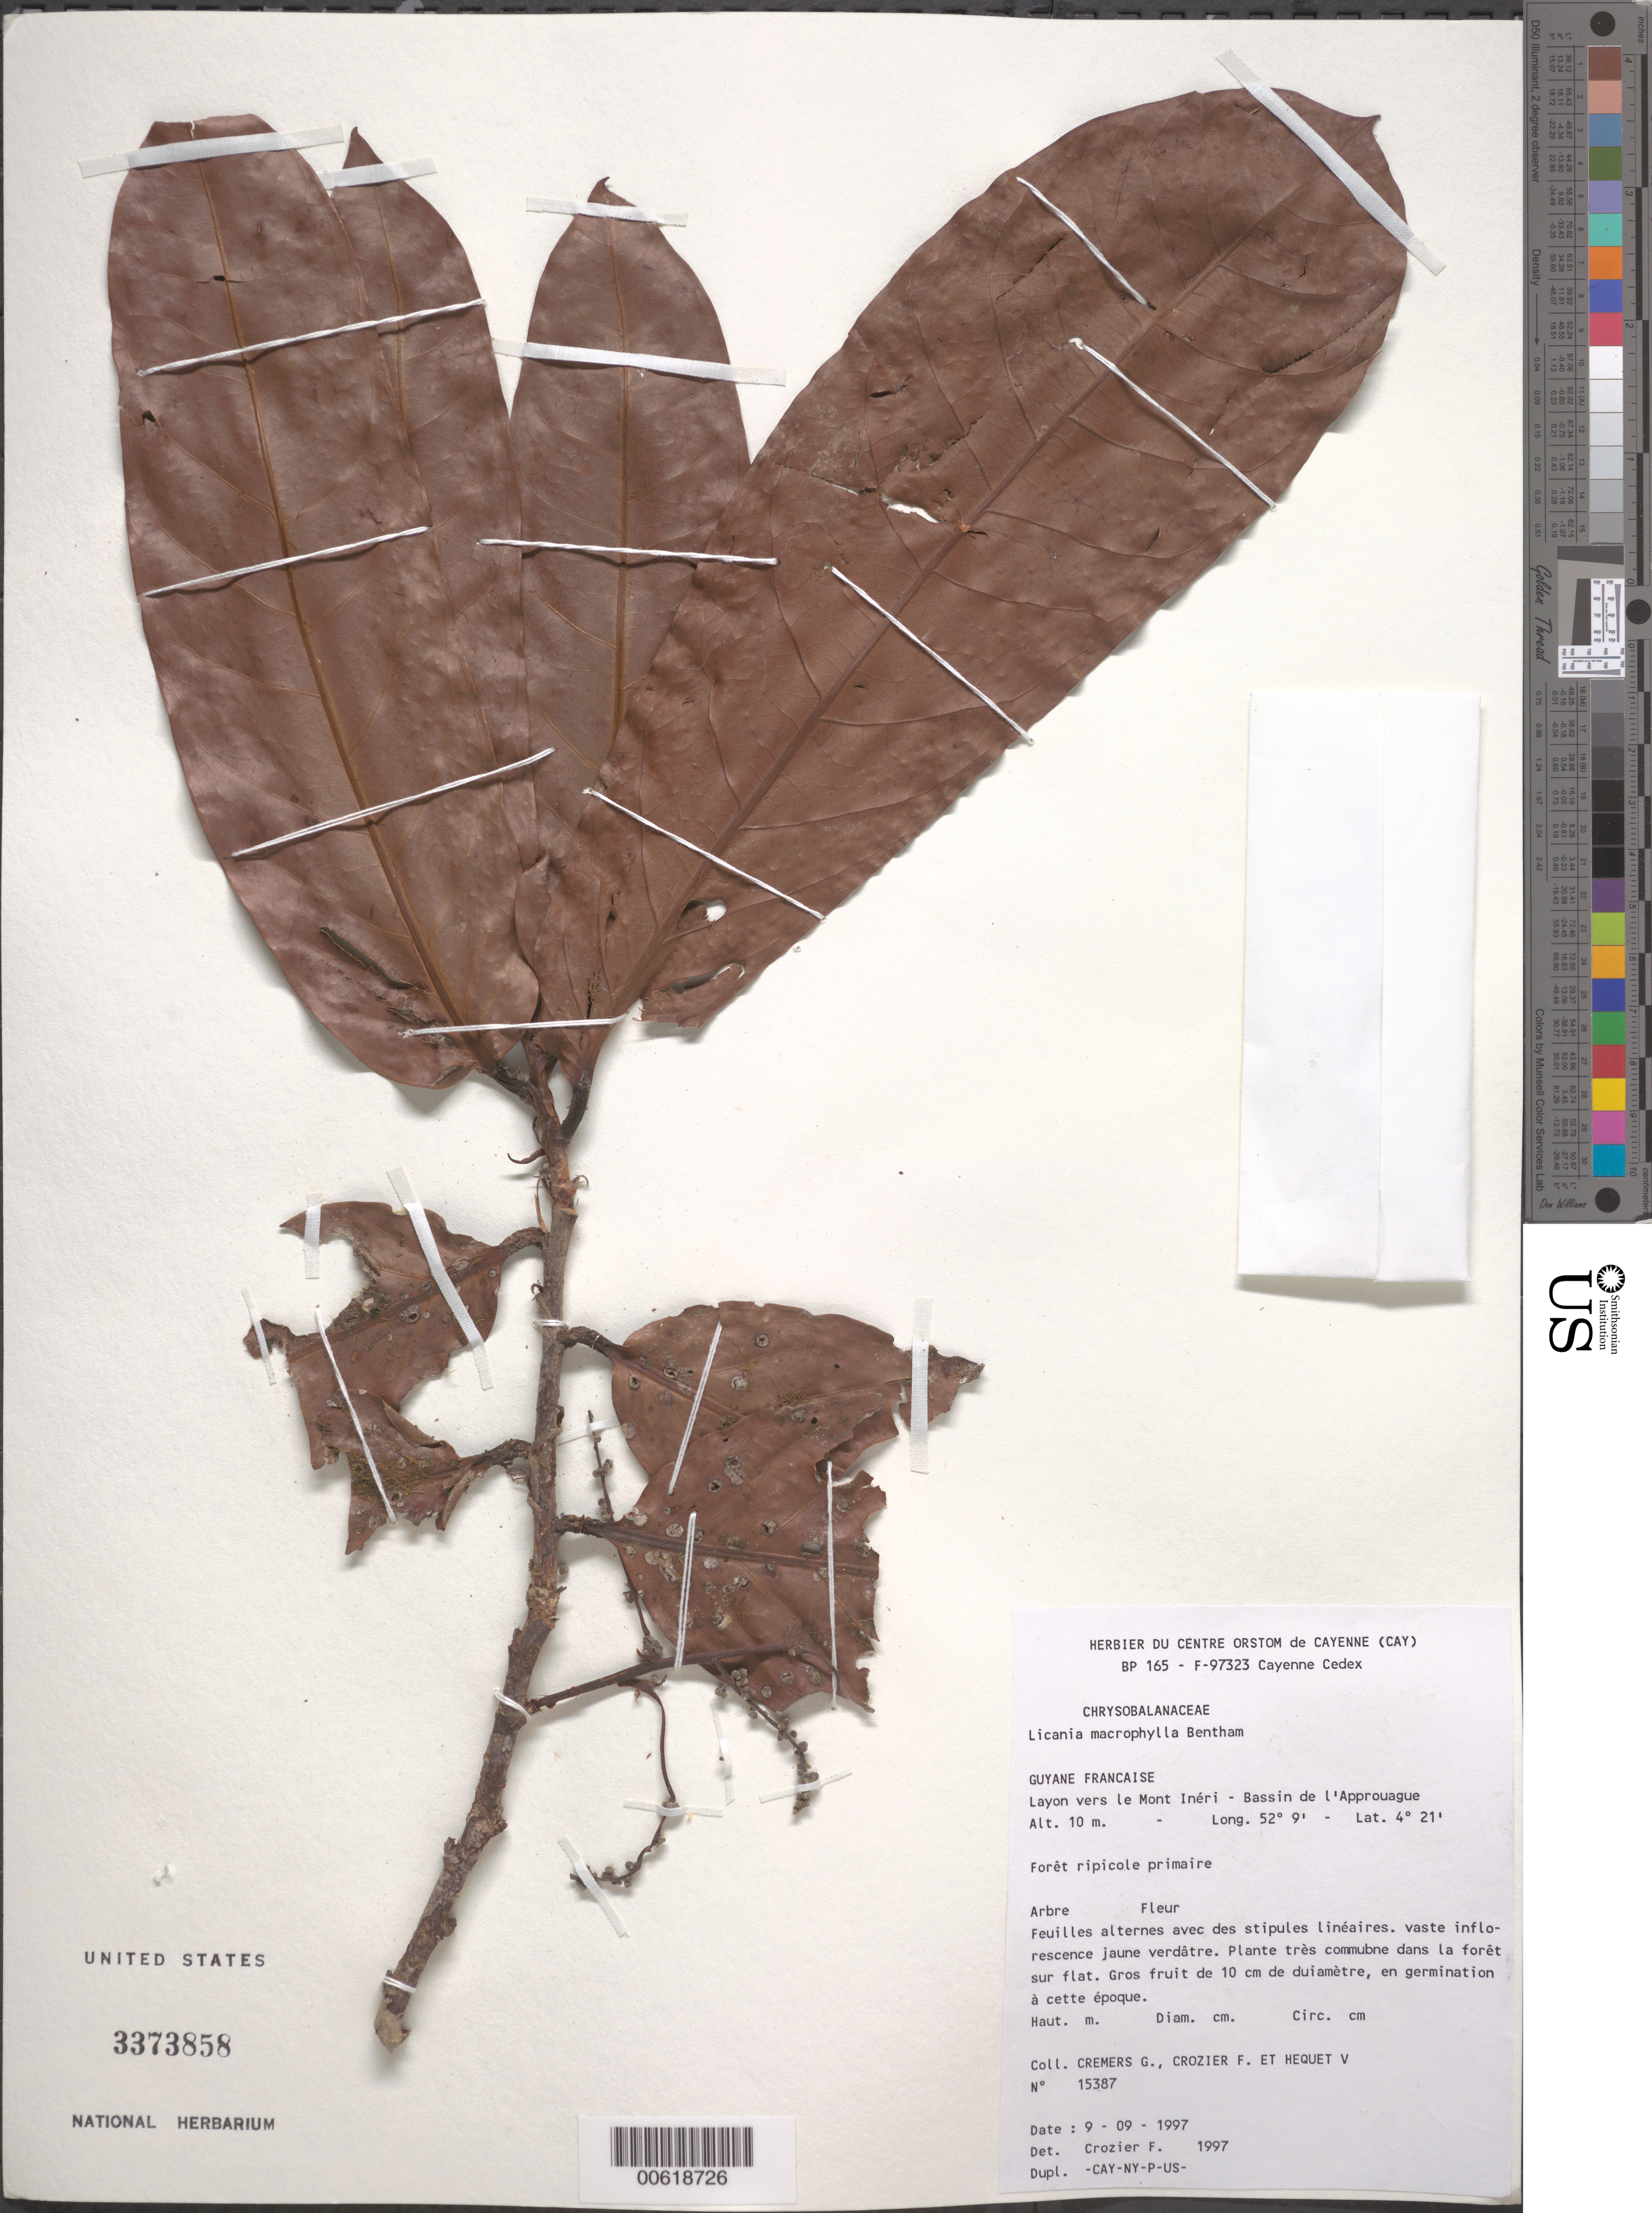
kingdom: Plantae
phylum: Tracheophyta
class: Magnoliopsida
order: Malpighiales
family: Chrysobalanaceae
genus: Hymenopus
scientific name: Hymenopus macrophyllus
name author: (Benth.) Sothers & Prance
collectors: G. Cremers, F. Crozier & V. Hequet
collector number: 15387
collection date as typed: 9-Sep-97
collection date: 1997-09-09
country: French Guiana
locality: Mont Inéri, Bassin de l'Approuague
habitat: Primary riparian forest. Dans la foret sur flat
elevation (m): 10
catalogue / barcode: US 3373858